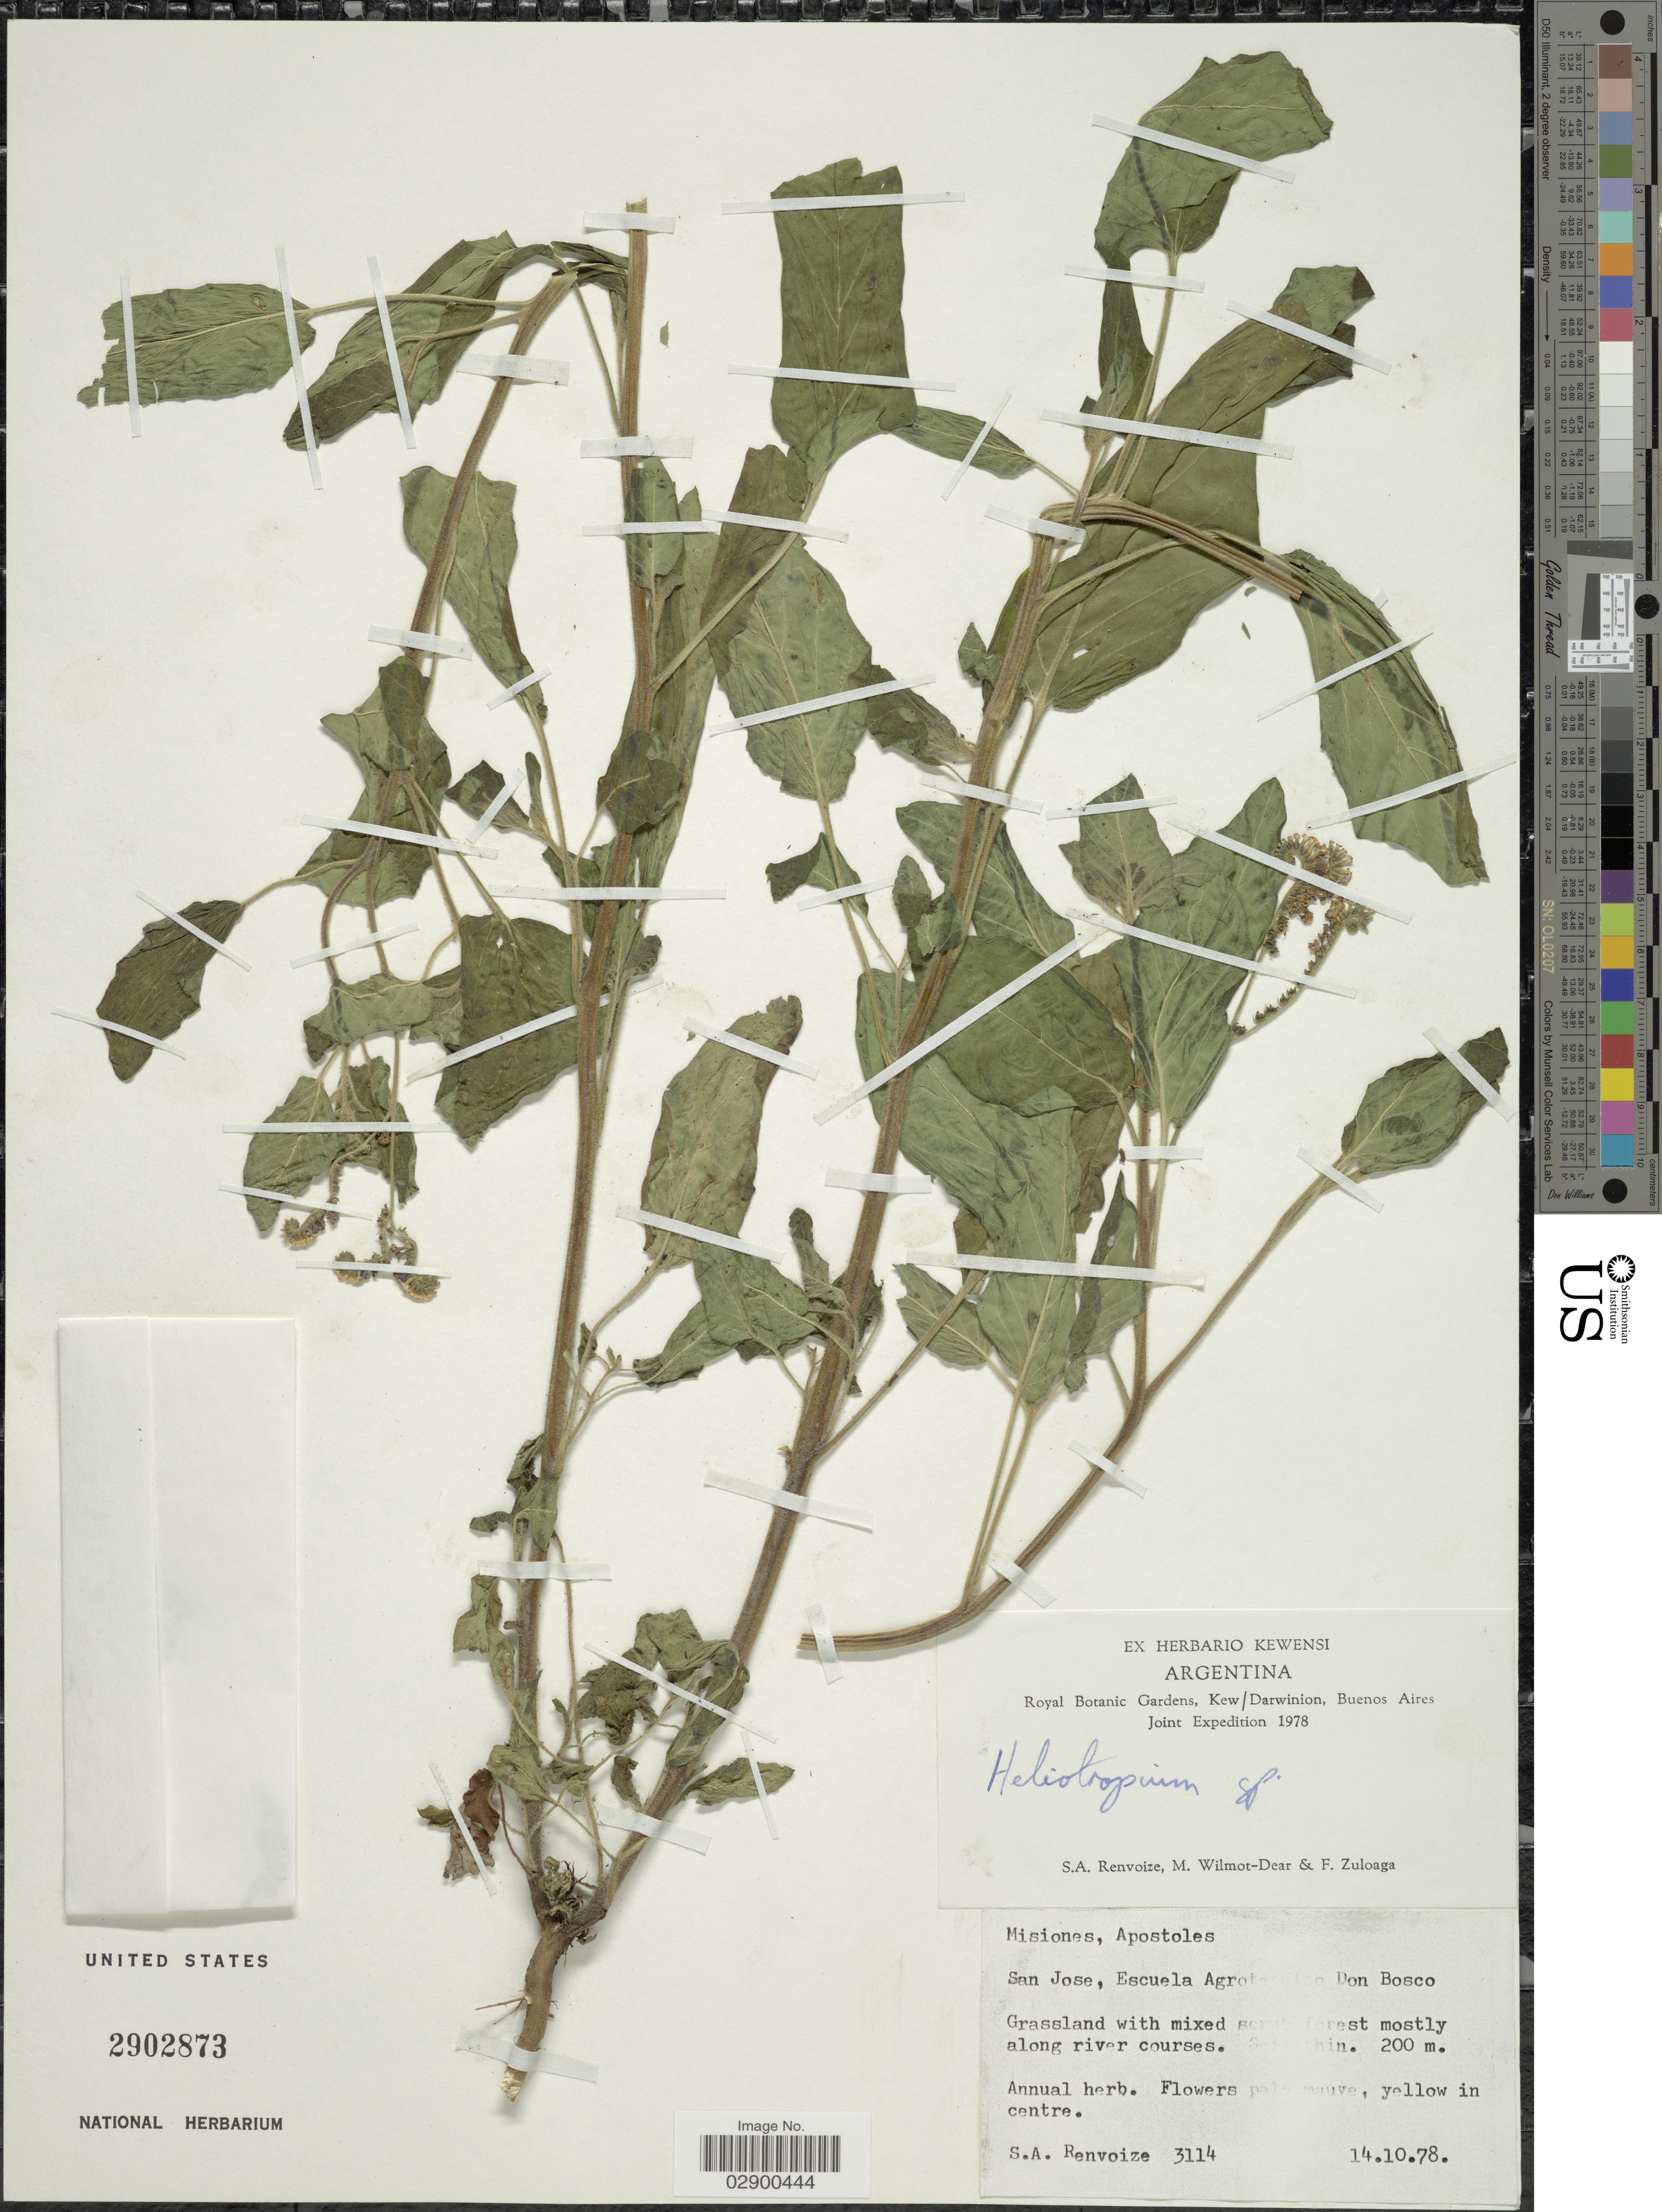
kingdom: Plantae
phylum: Tracheophyta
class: Magnoliopsida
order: Boraginales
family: Heliotropiaceae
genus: Heliotropium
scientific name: Heliotropium leiocarpum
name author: Morong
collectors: S. A. Renvoize, M. Wilmot-Dear & F. Zuloaga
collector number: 3114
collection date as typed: Transcribed d/m/y: 14/10/78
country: Argentina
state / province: Misiones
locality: Apostoles, San Jose, Escuela Agrotecnico Don Bosco.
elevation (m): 200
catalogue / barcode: US 2902873